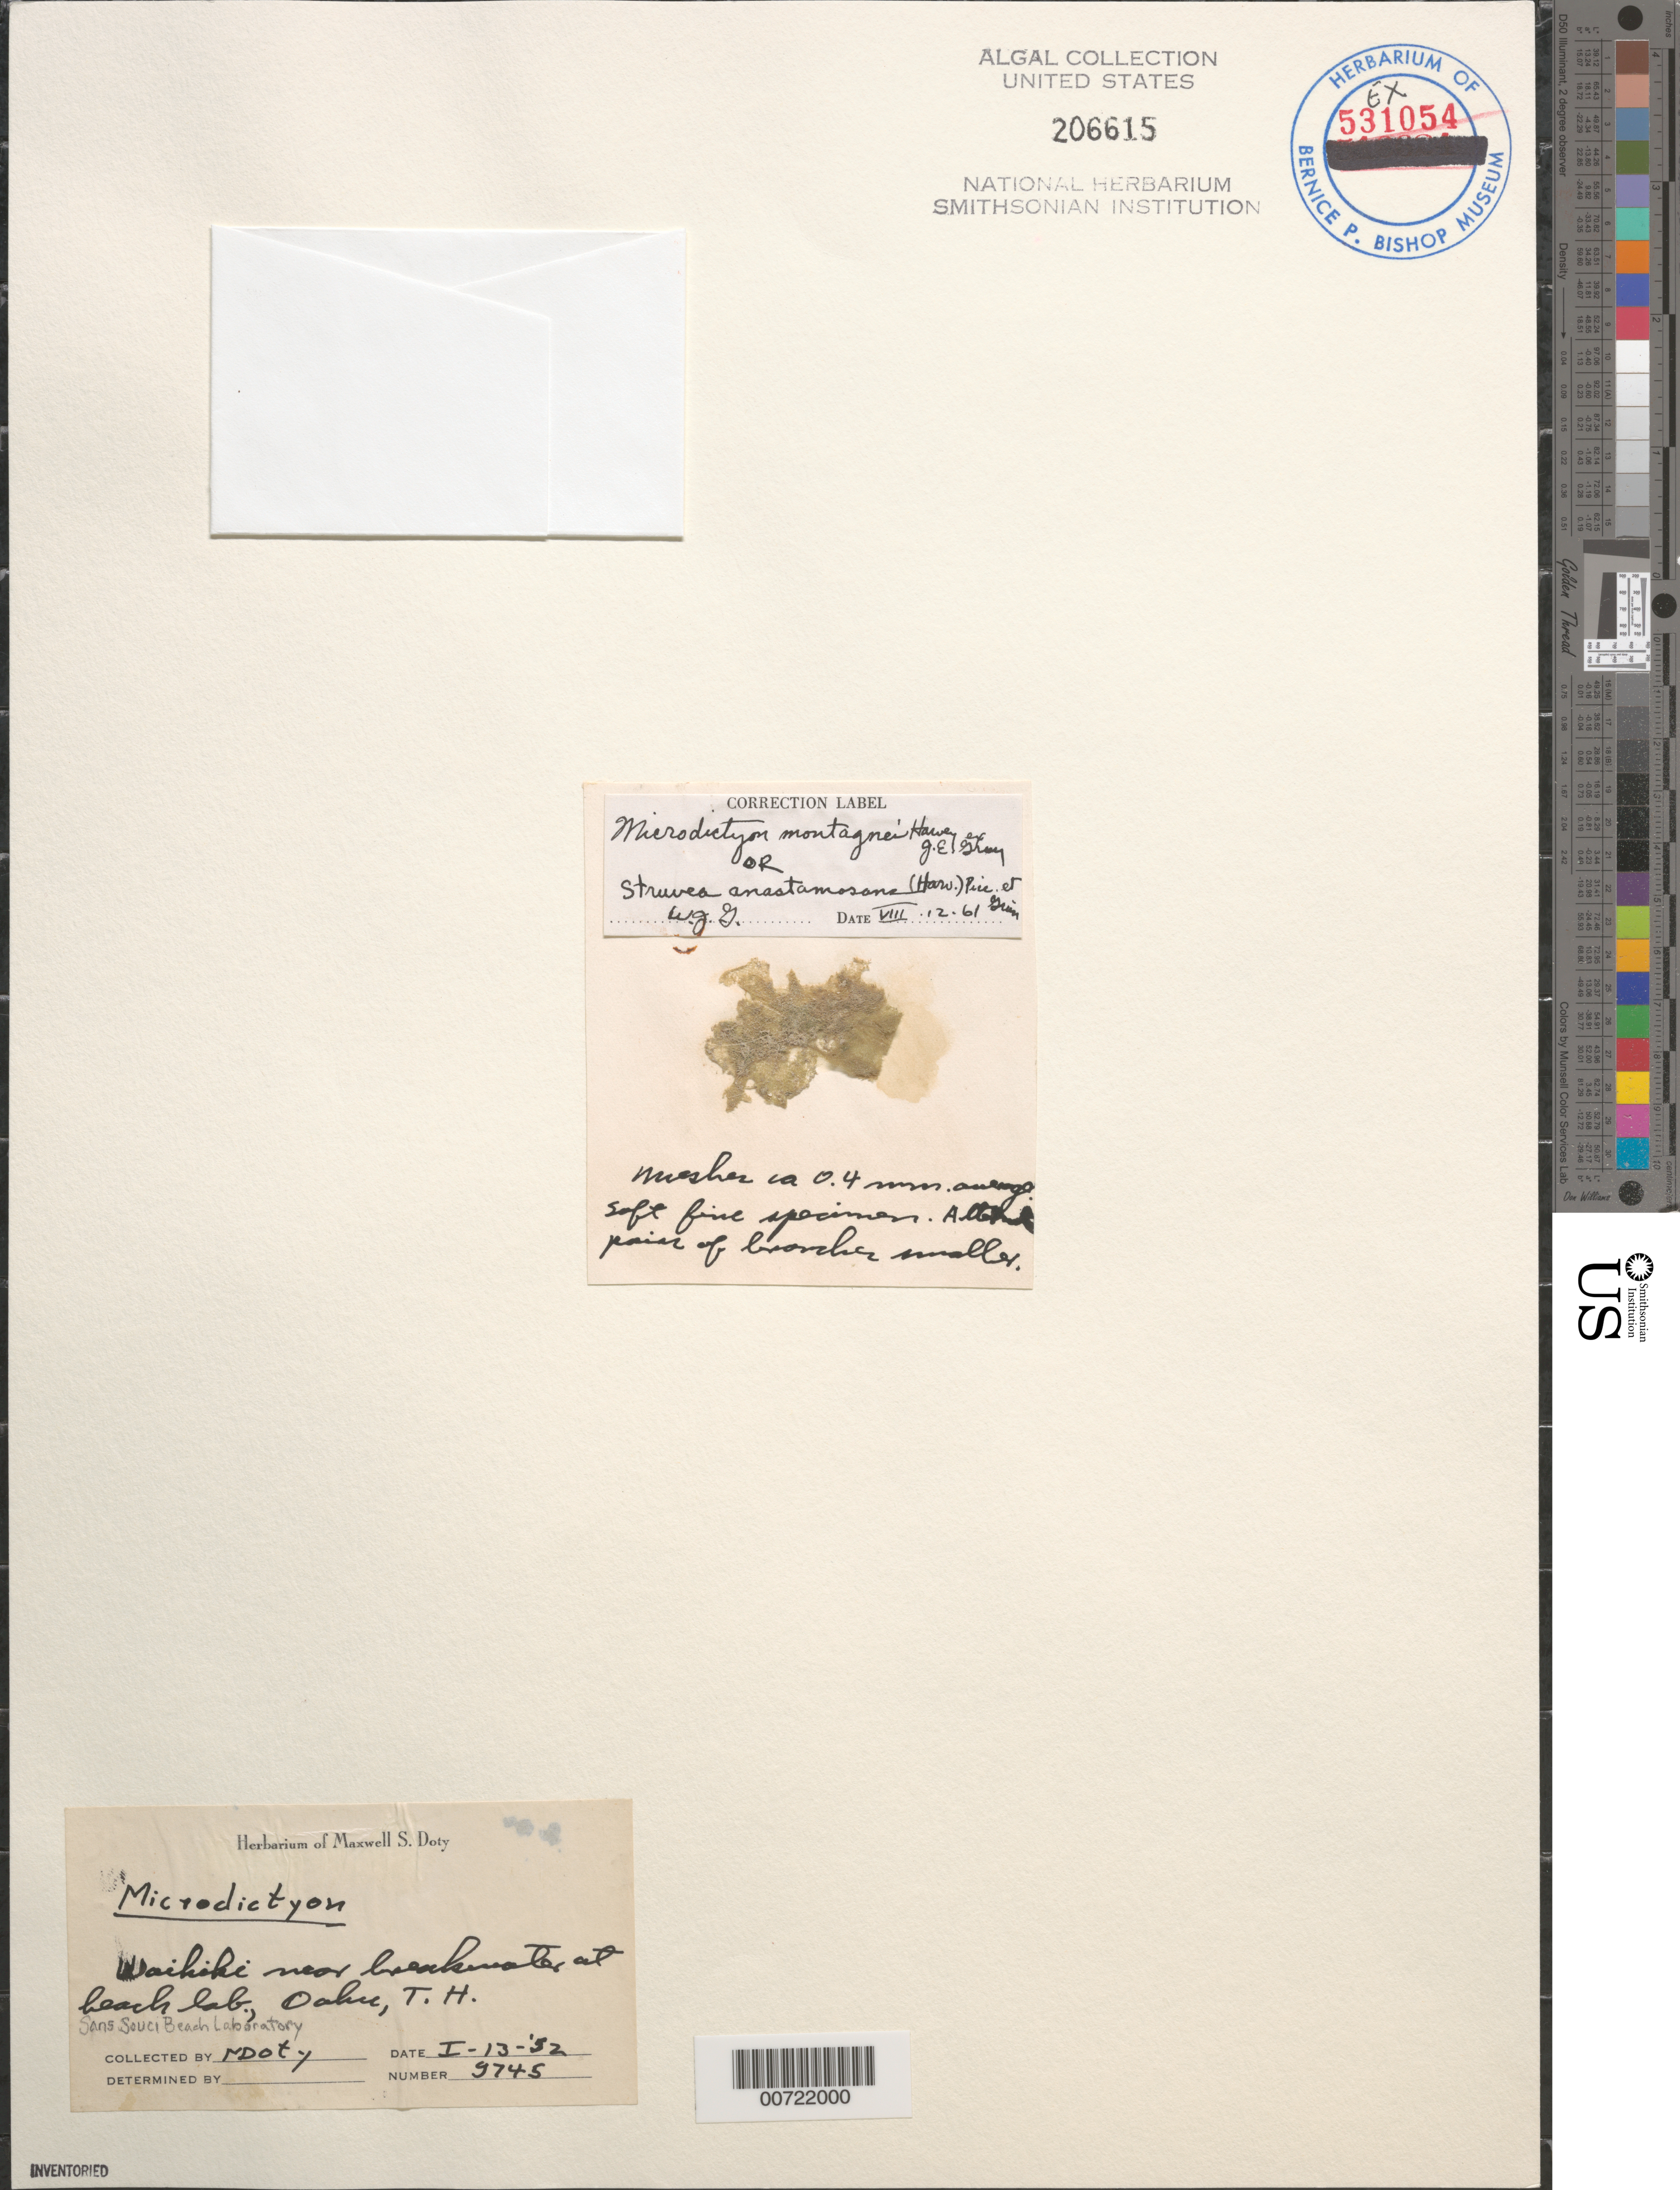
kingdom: Plantae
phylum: Chlorophyta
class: Ulvophyceae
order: Siphonocladales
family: Boodleaceae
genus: Boodlea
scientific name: Boodlea montagnei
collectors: M. S. Doty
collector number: MSD 9745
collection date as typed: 13 Jan 1952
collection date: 1952-01-13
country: United States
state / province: Hawaii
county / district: Honolulu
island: Oahu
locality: Waikiki near Sans Souci Beach Laboratory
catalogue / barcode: US 206615